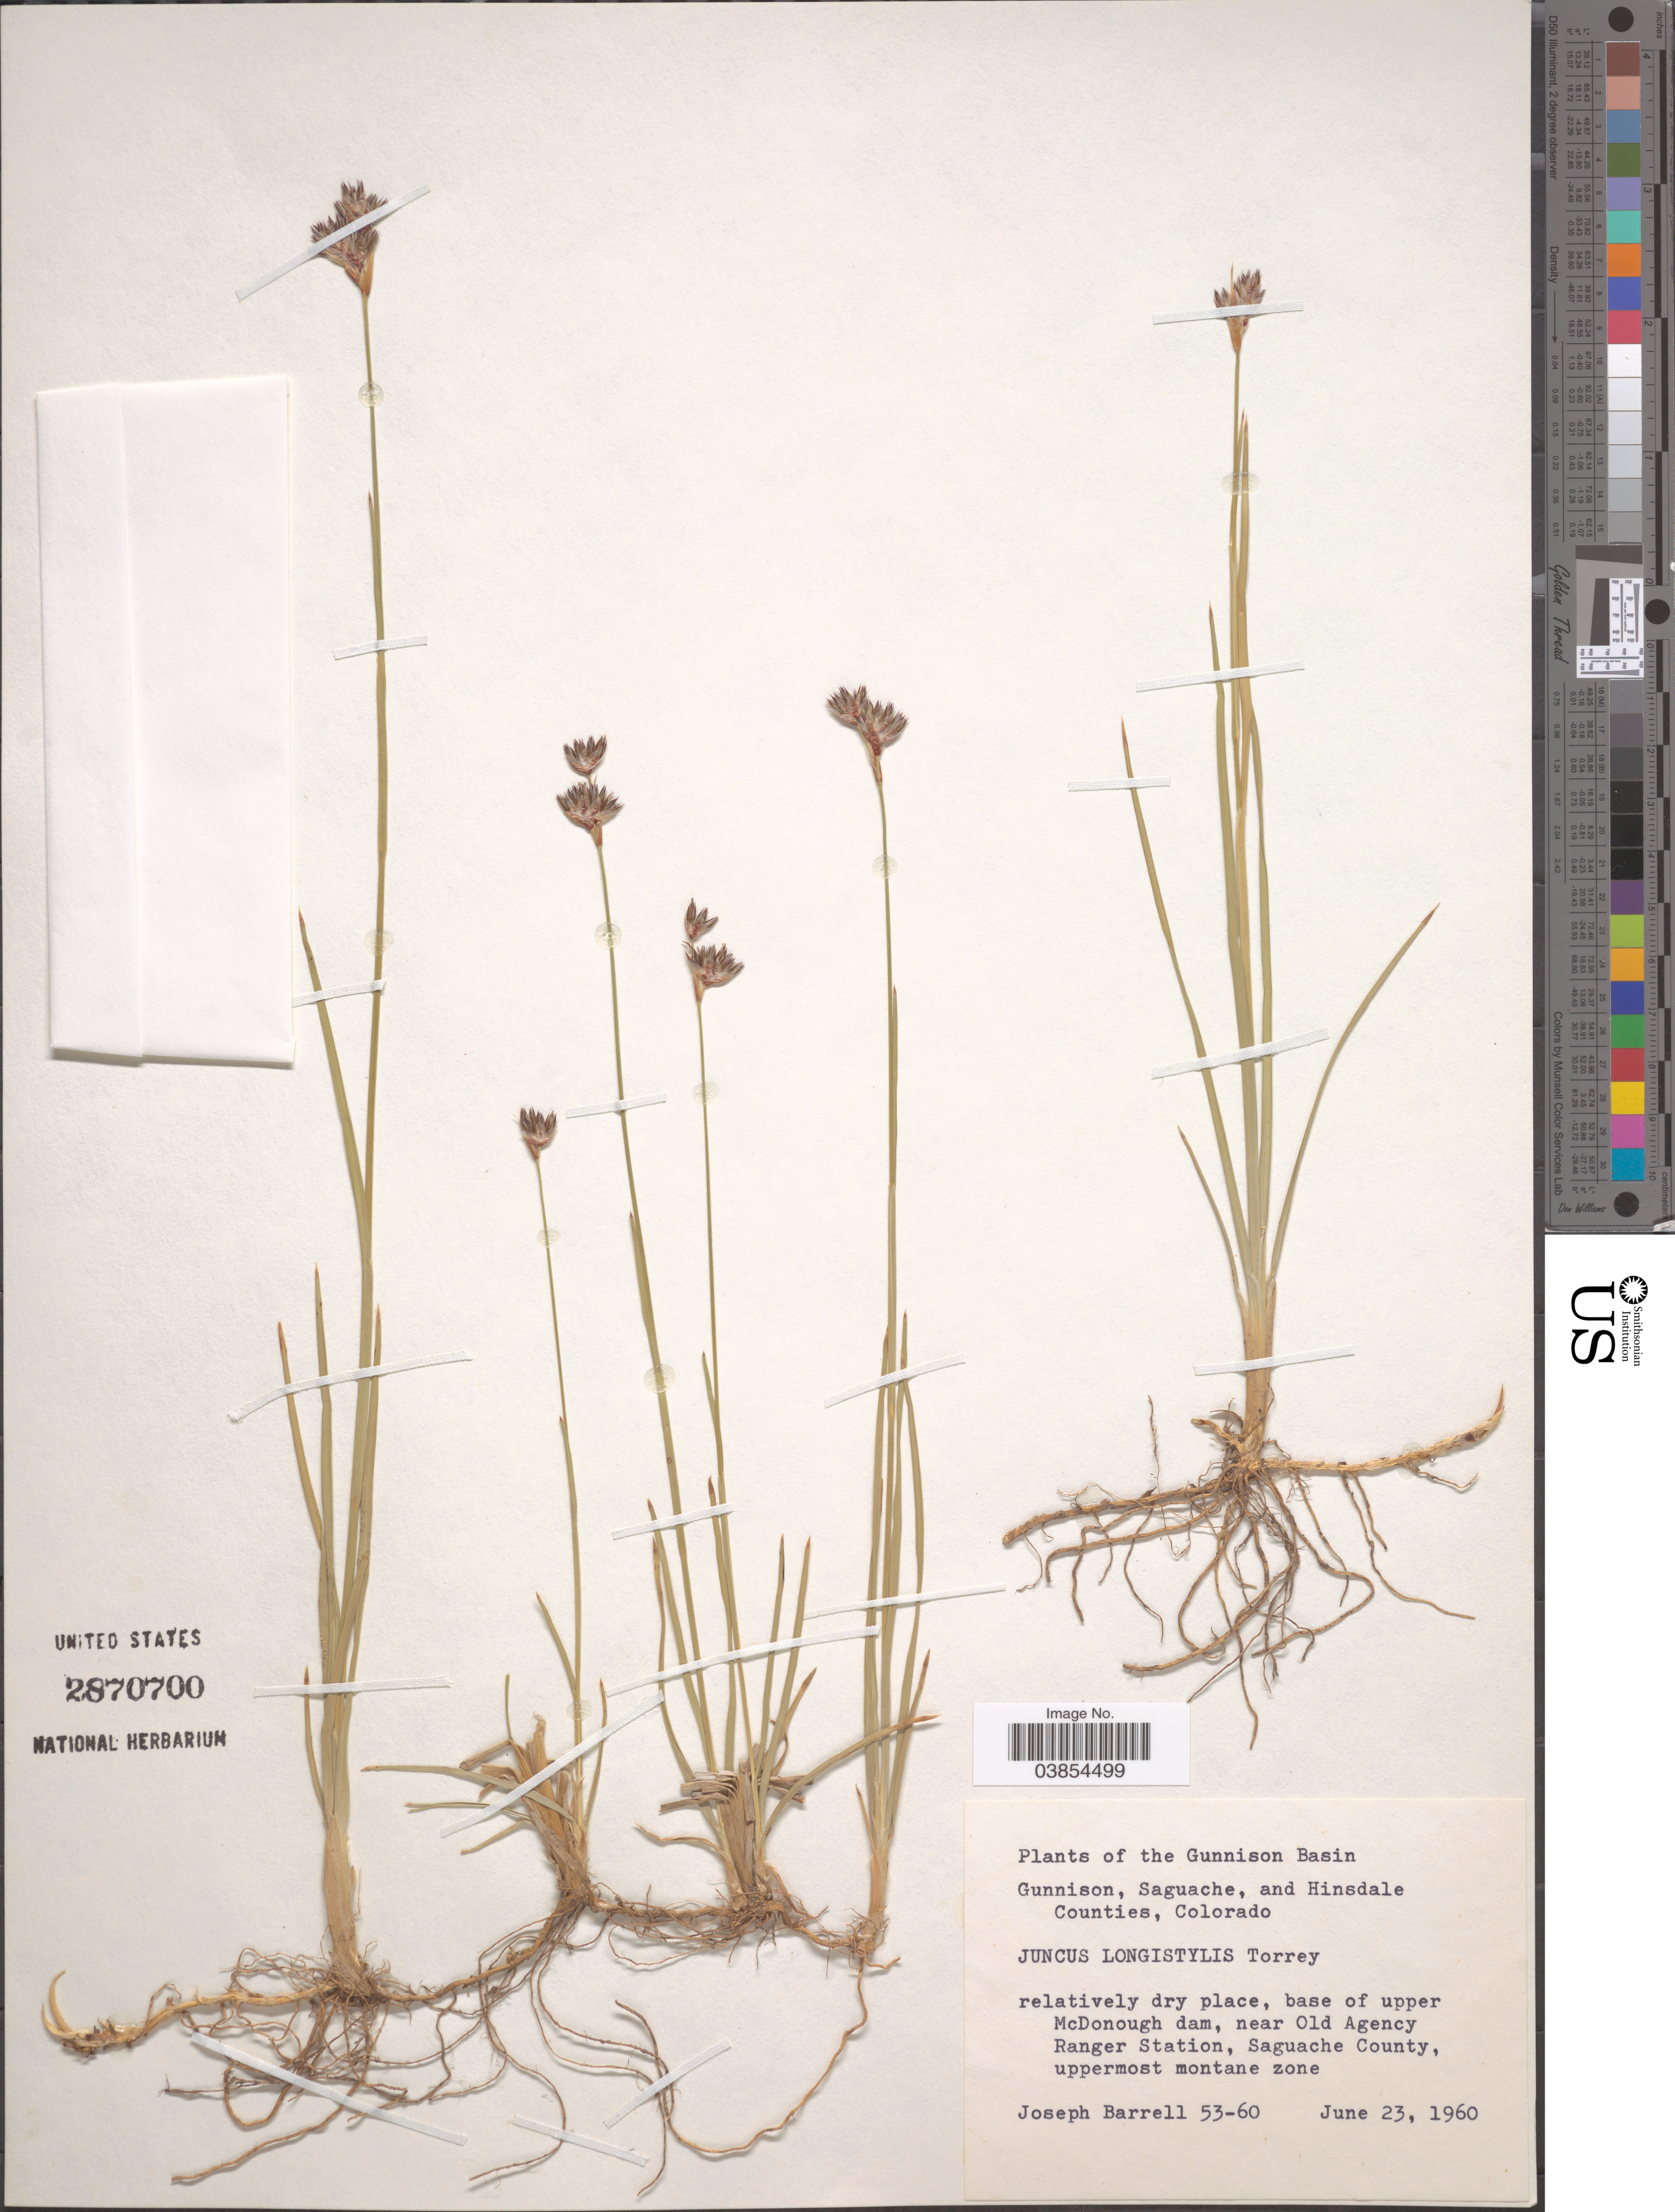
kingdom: Plantae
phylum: Tracheophyta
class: Liliopsida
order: Poales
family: Juncaceae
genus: Juncus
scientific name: Juncus longistylis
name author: Torr.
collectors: J. Barrell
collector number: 53-60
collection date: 1960-06-23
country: United States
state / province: Colorado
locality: Gunnison Basin. Base of upper McDonough dam, near Old Agency Ranger Station, Saguache County, uppermost montane zone.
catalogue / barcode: US 2870700